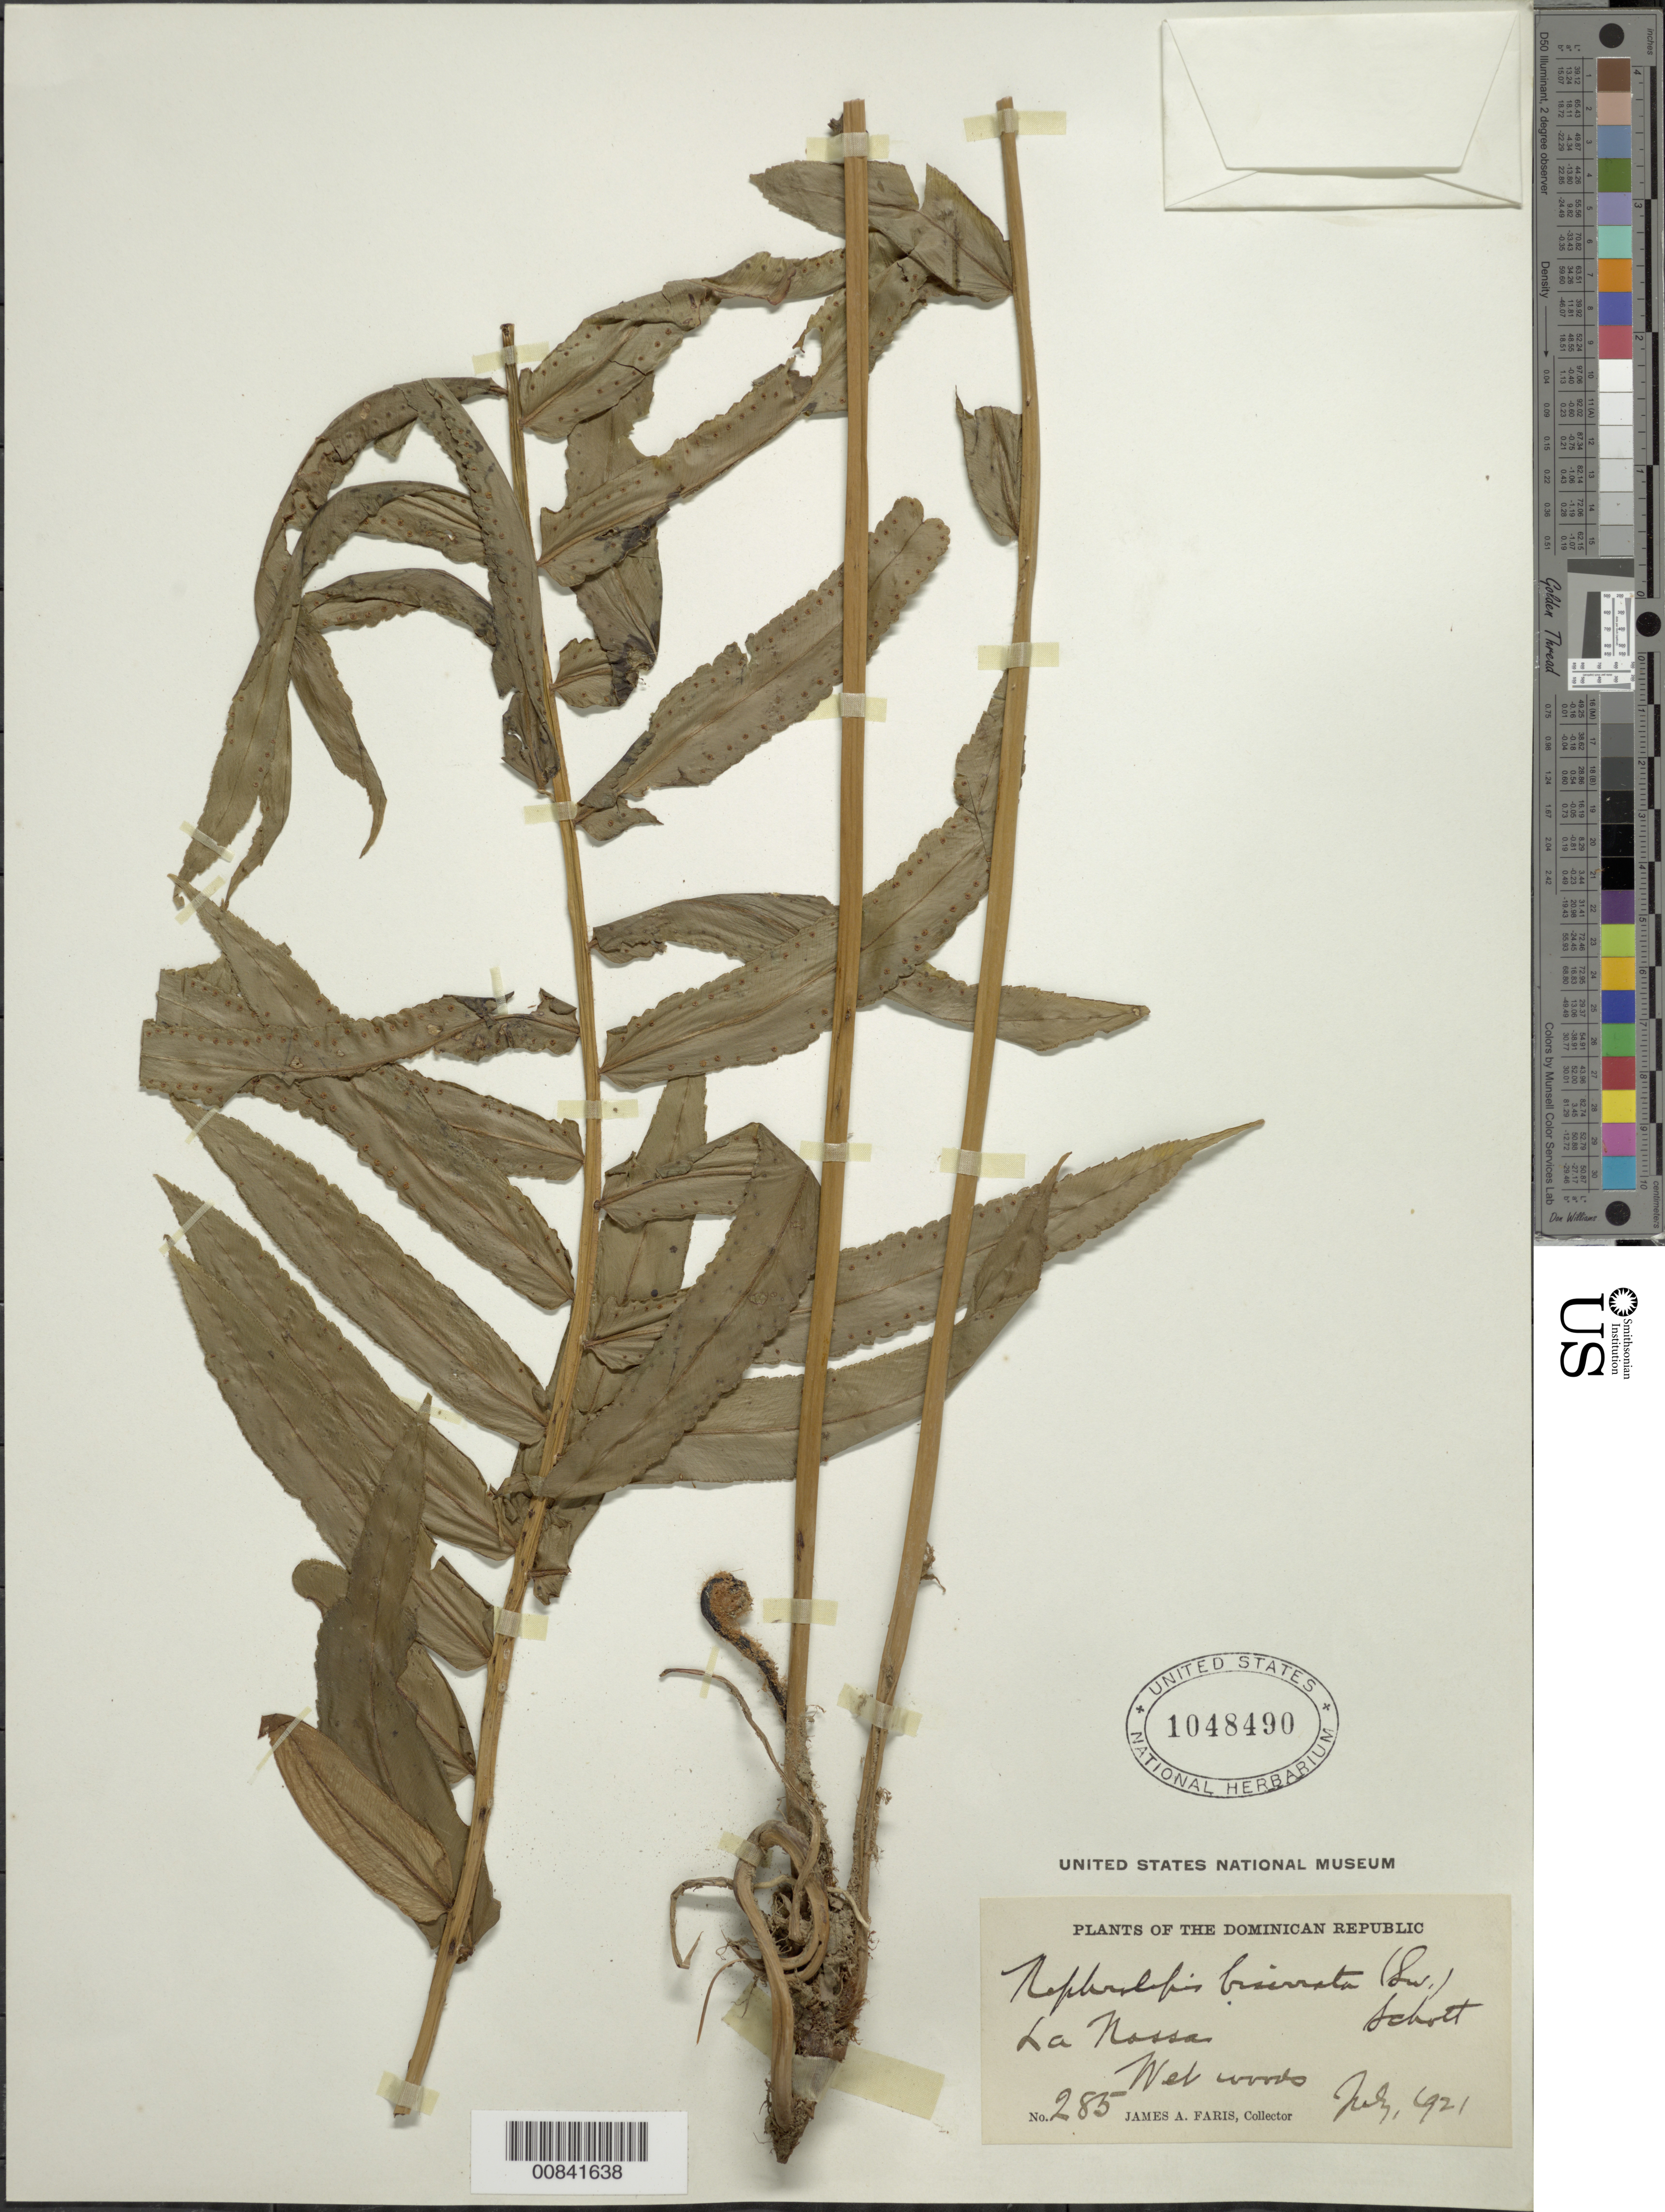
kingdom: Plantae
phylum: Tracheophyta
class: Polypodiopsida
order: Polypodiales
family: Nephrolepidaceae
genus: Nephrolepis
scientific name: Nephrolepis biserrata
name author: (Sw.) Schott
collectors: J. Faris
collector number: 285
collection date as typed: Jul 1921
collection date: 1921-07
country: Dominican Republic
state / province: San Cristóbal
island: Hispaniola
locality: La Nossa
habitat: Wet woods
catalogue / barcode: US 1048490